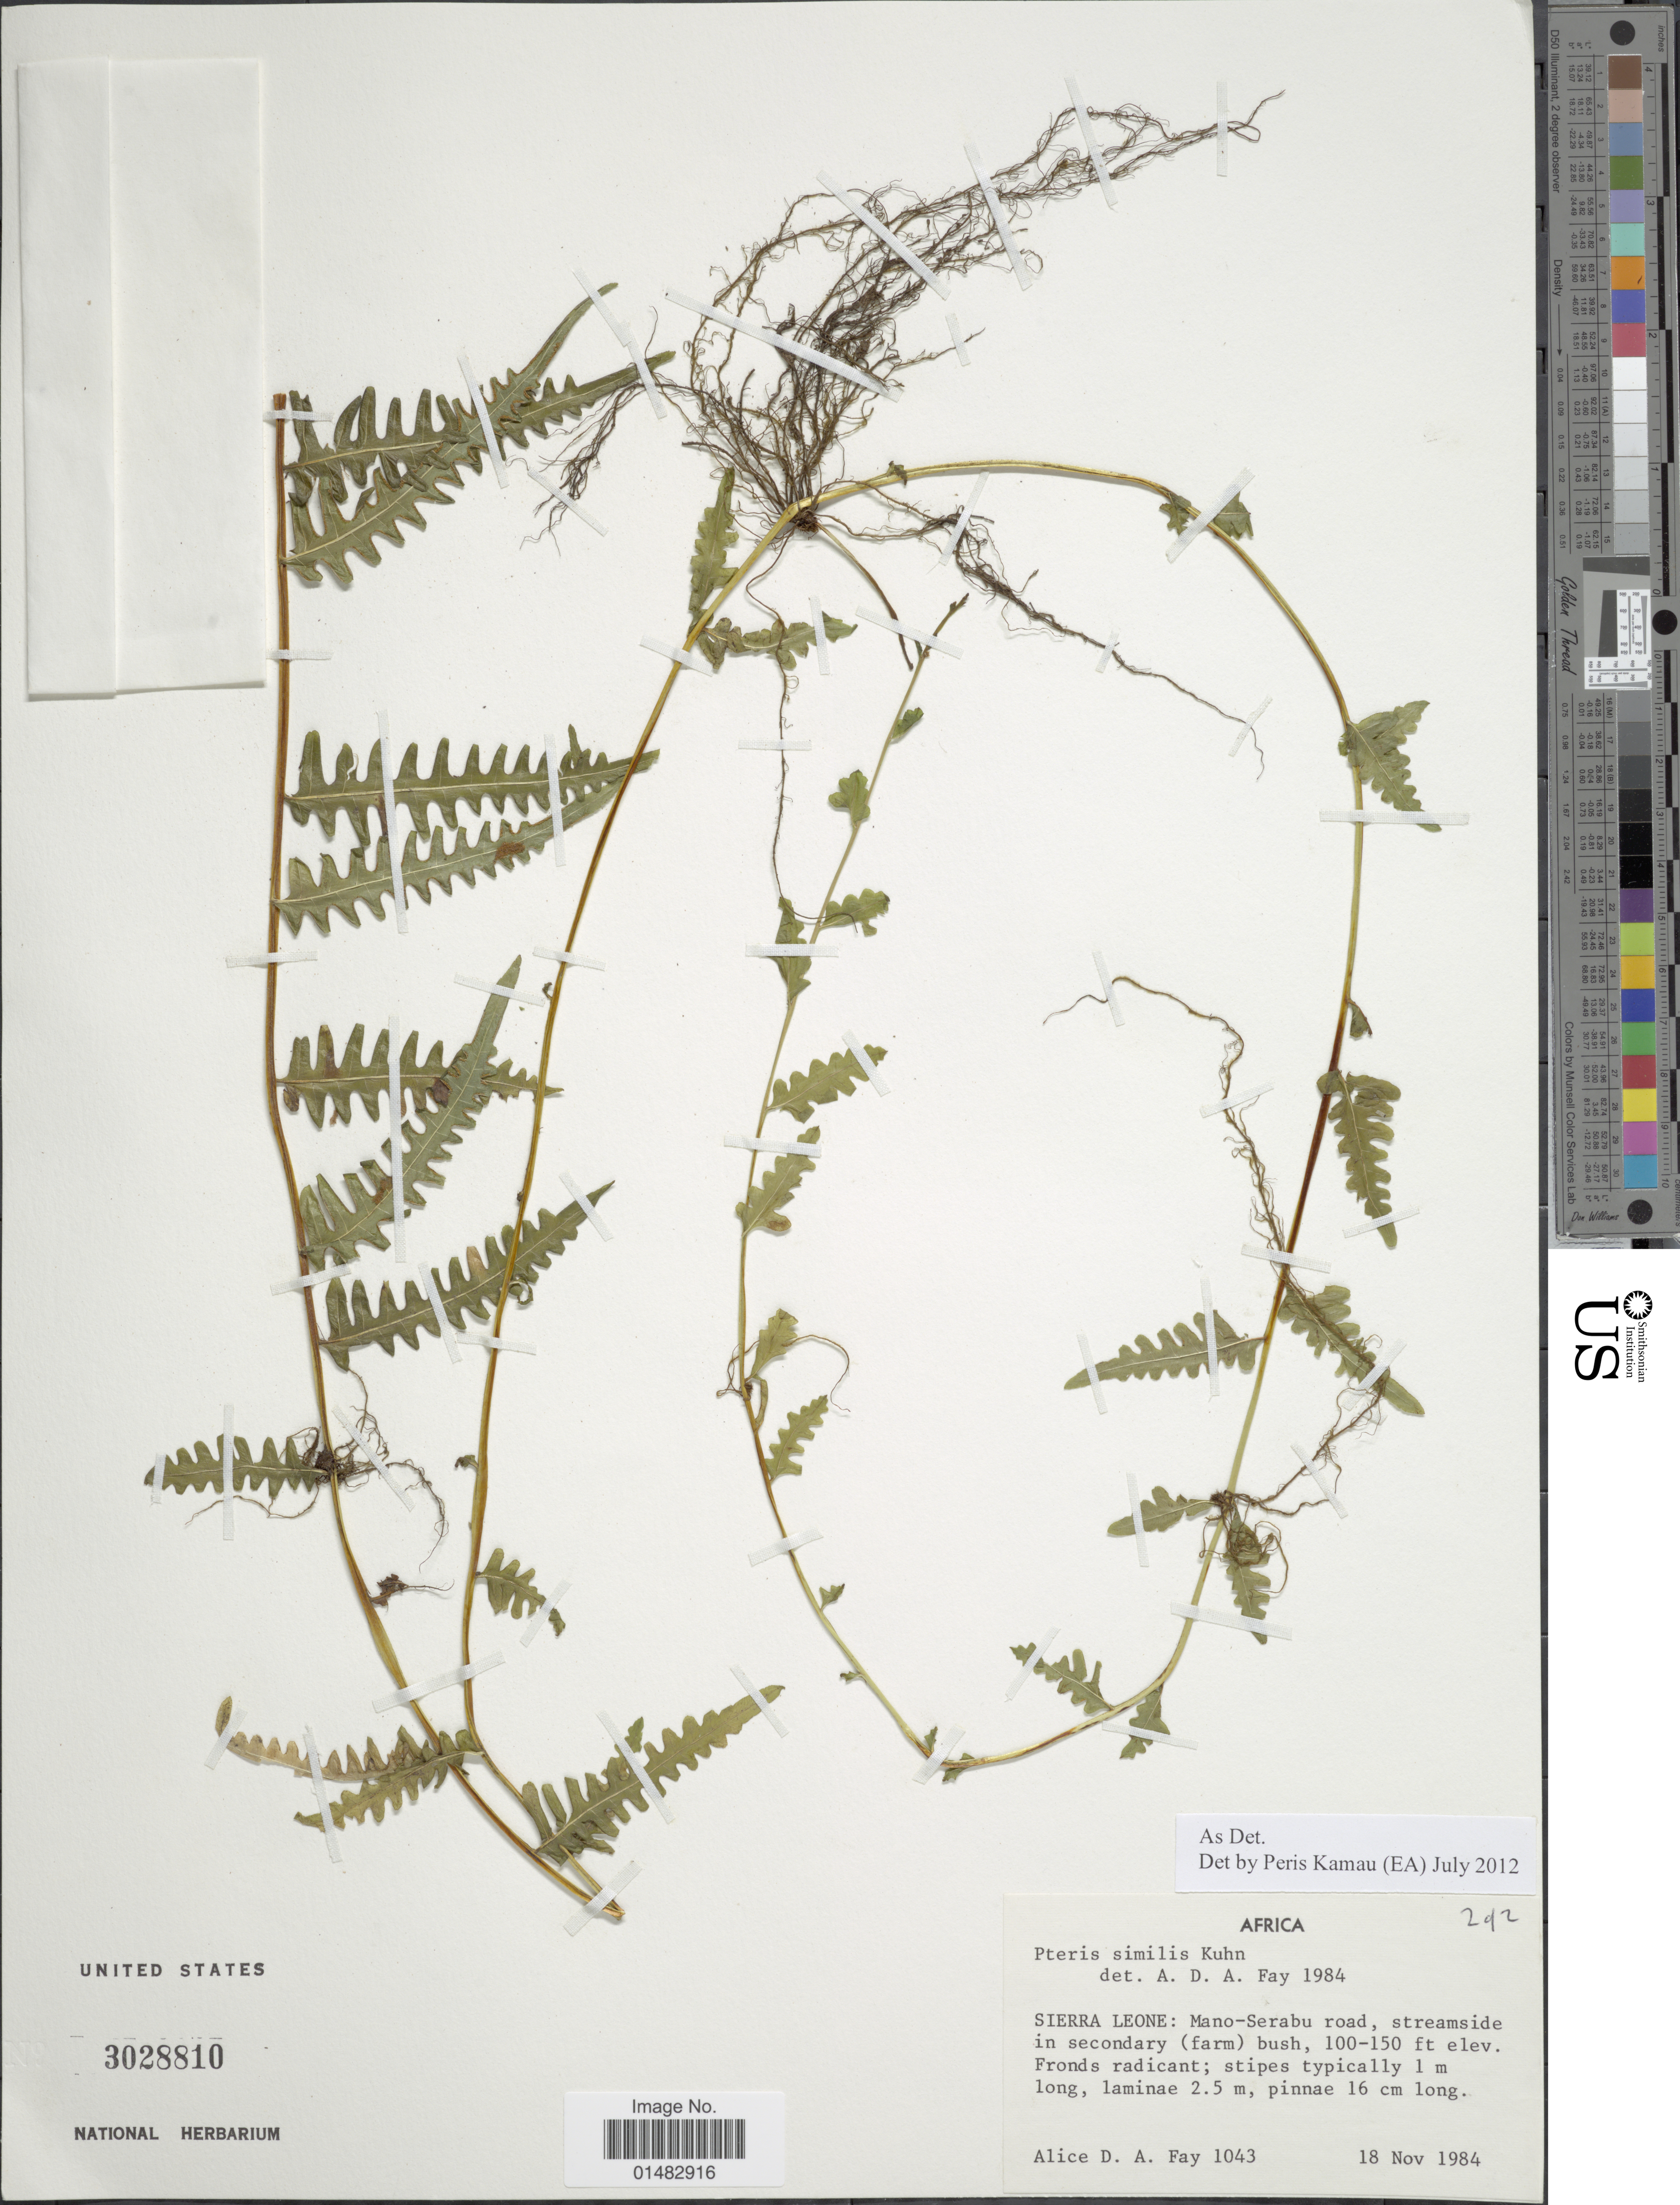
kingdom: Plantae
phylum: Tracheophyta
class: Polypodiopsida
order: Polypodiales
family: Pteridaceae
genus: Pteris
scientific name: Pteris similis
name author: Kuhn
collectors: A. Fay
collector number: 1043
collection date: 1984-11-18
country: Sierra Leone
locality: Manu-Serabu road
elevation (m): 30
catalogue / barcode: US 3028810